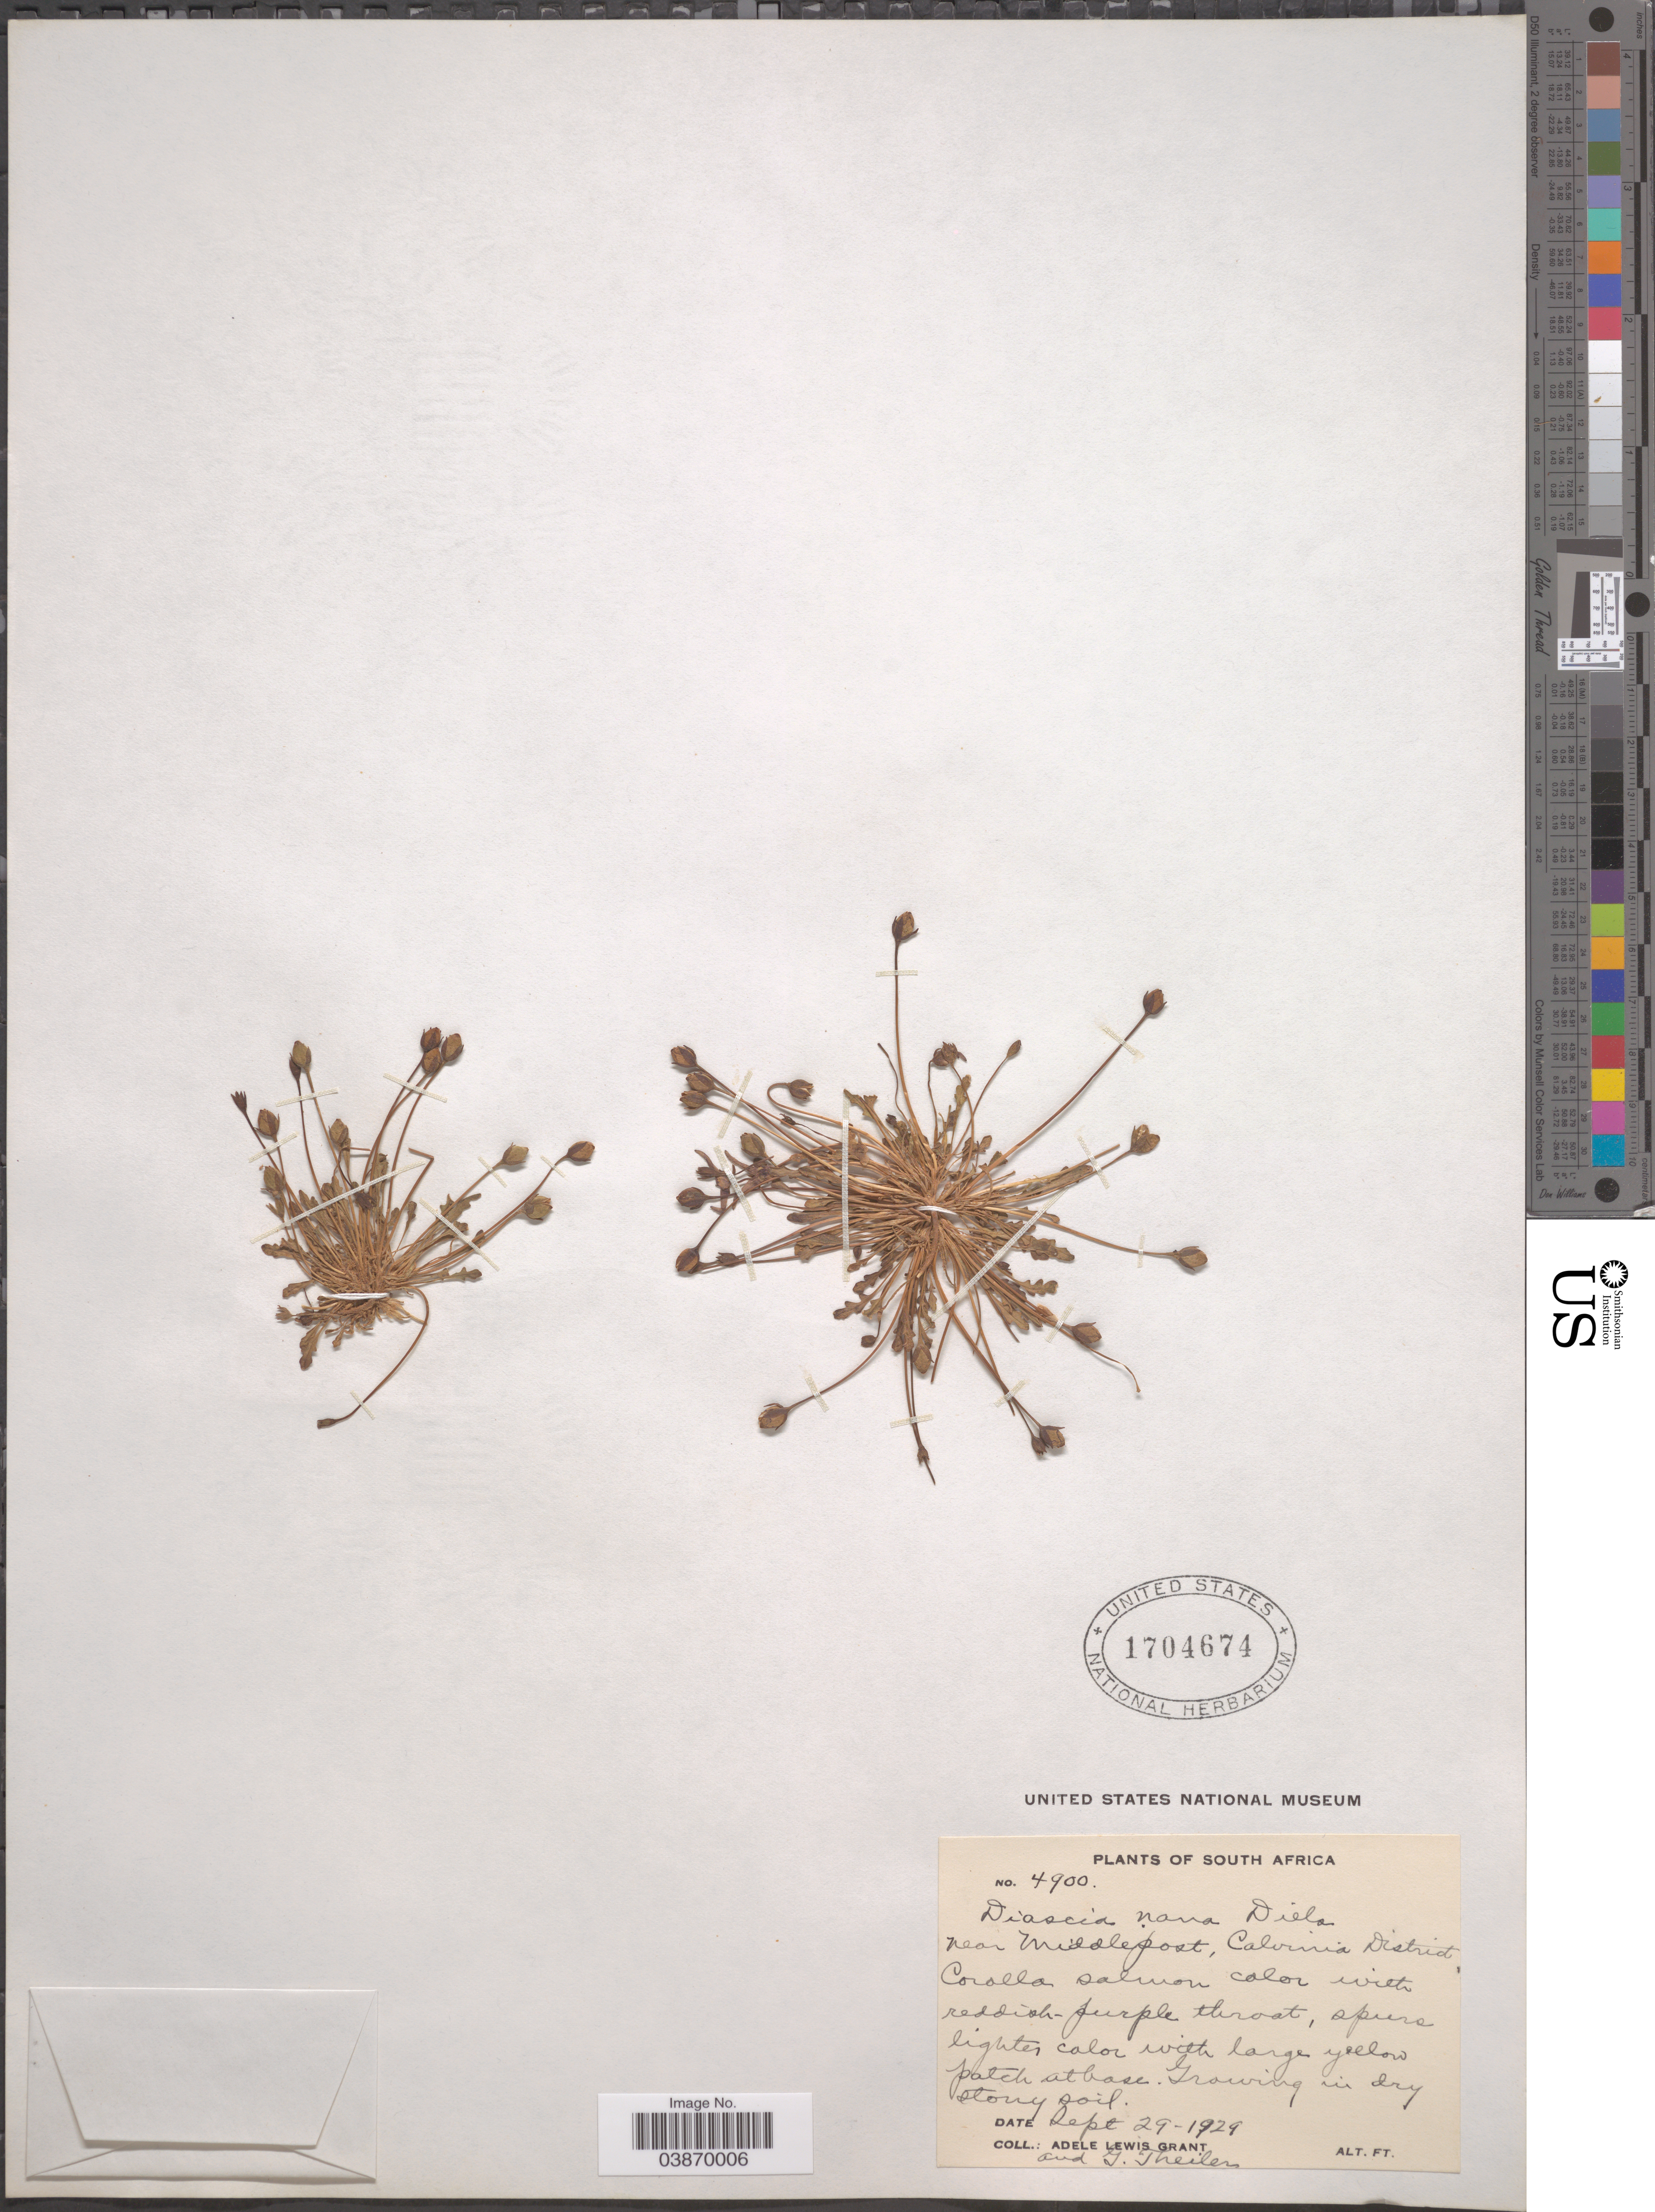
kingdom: Plantae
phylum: Tracheophyta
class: Magnoliopsida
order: Lamiales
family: Scrophulariaceae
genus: Diascia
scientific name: Diascia nana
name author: Diels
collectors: A. L. Grant & G. Theiler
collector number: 4900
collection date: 1929-09-29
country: South Africa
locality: Near Middlepost, Calvinia District.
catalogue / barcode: US 1704674